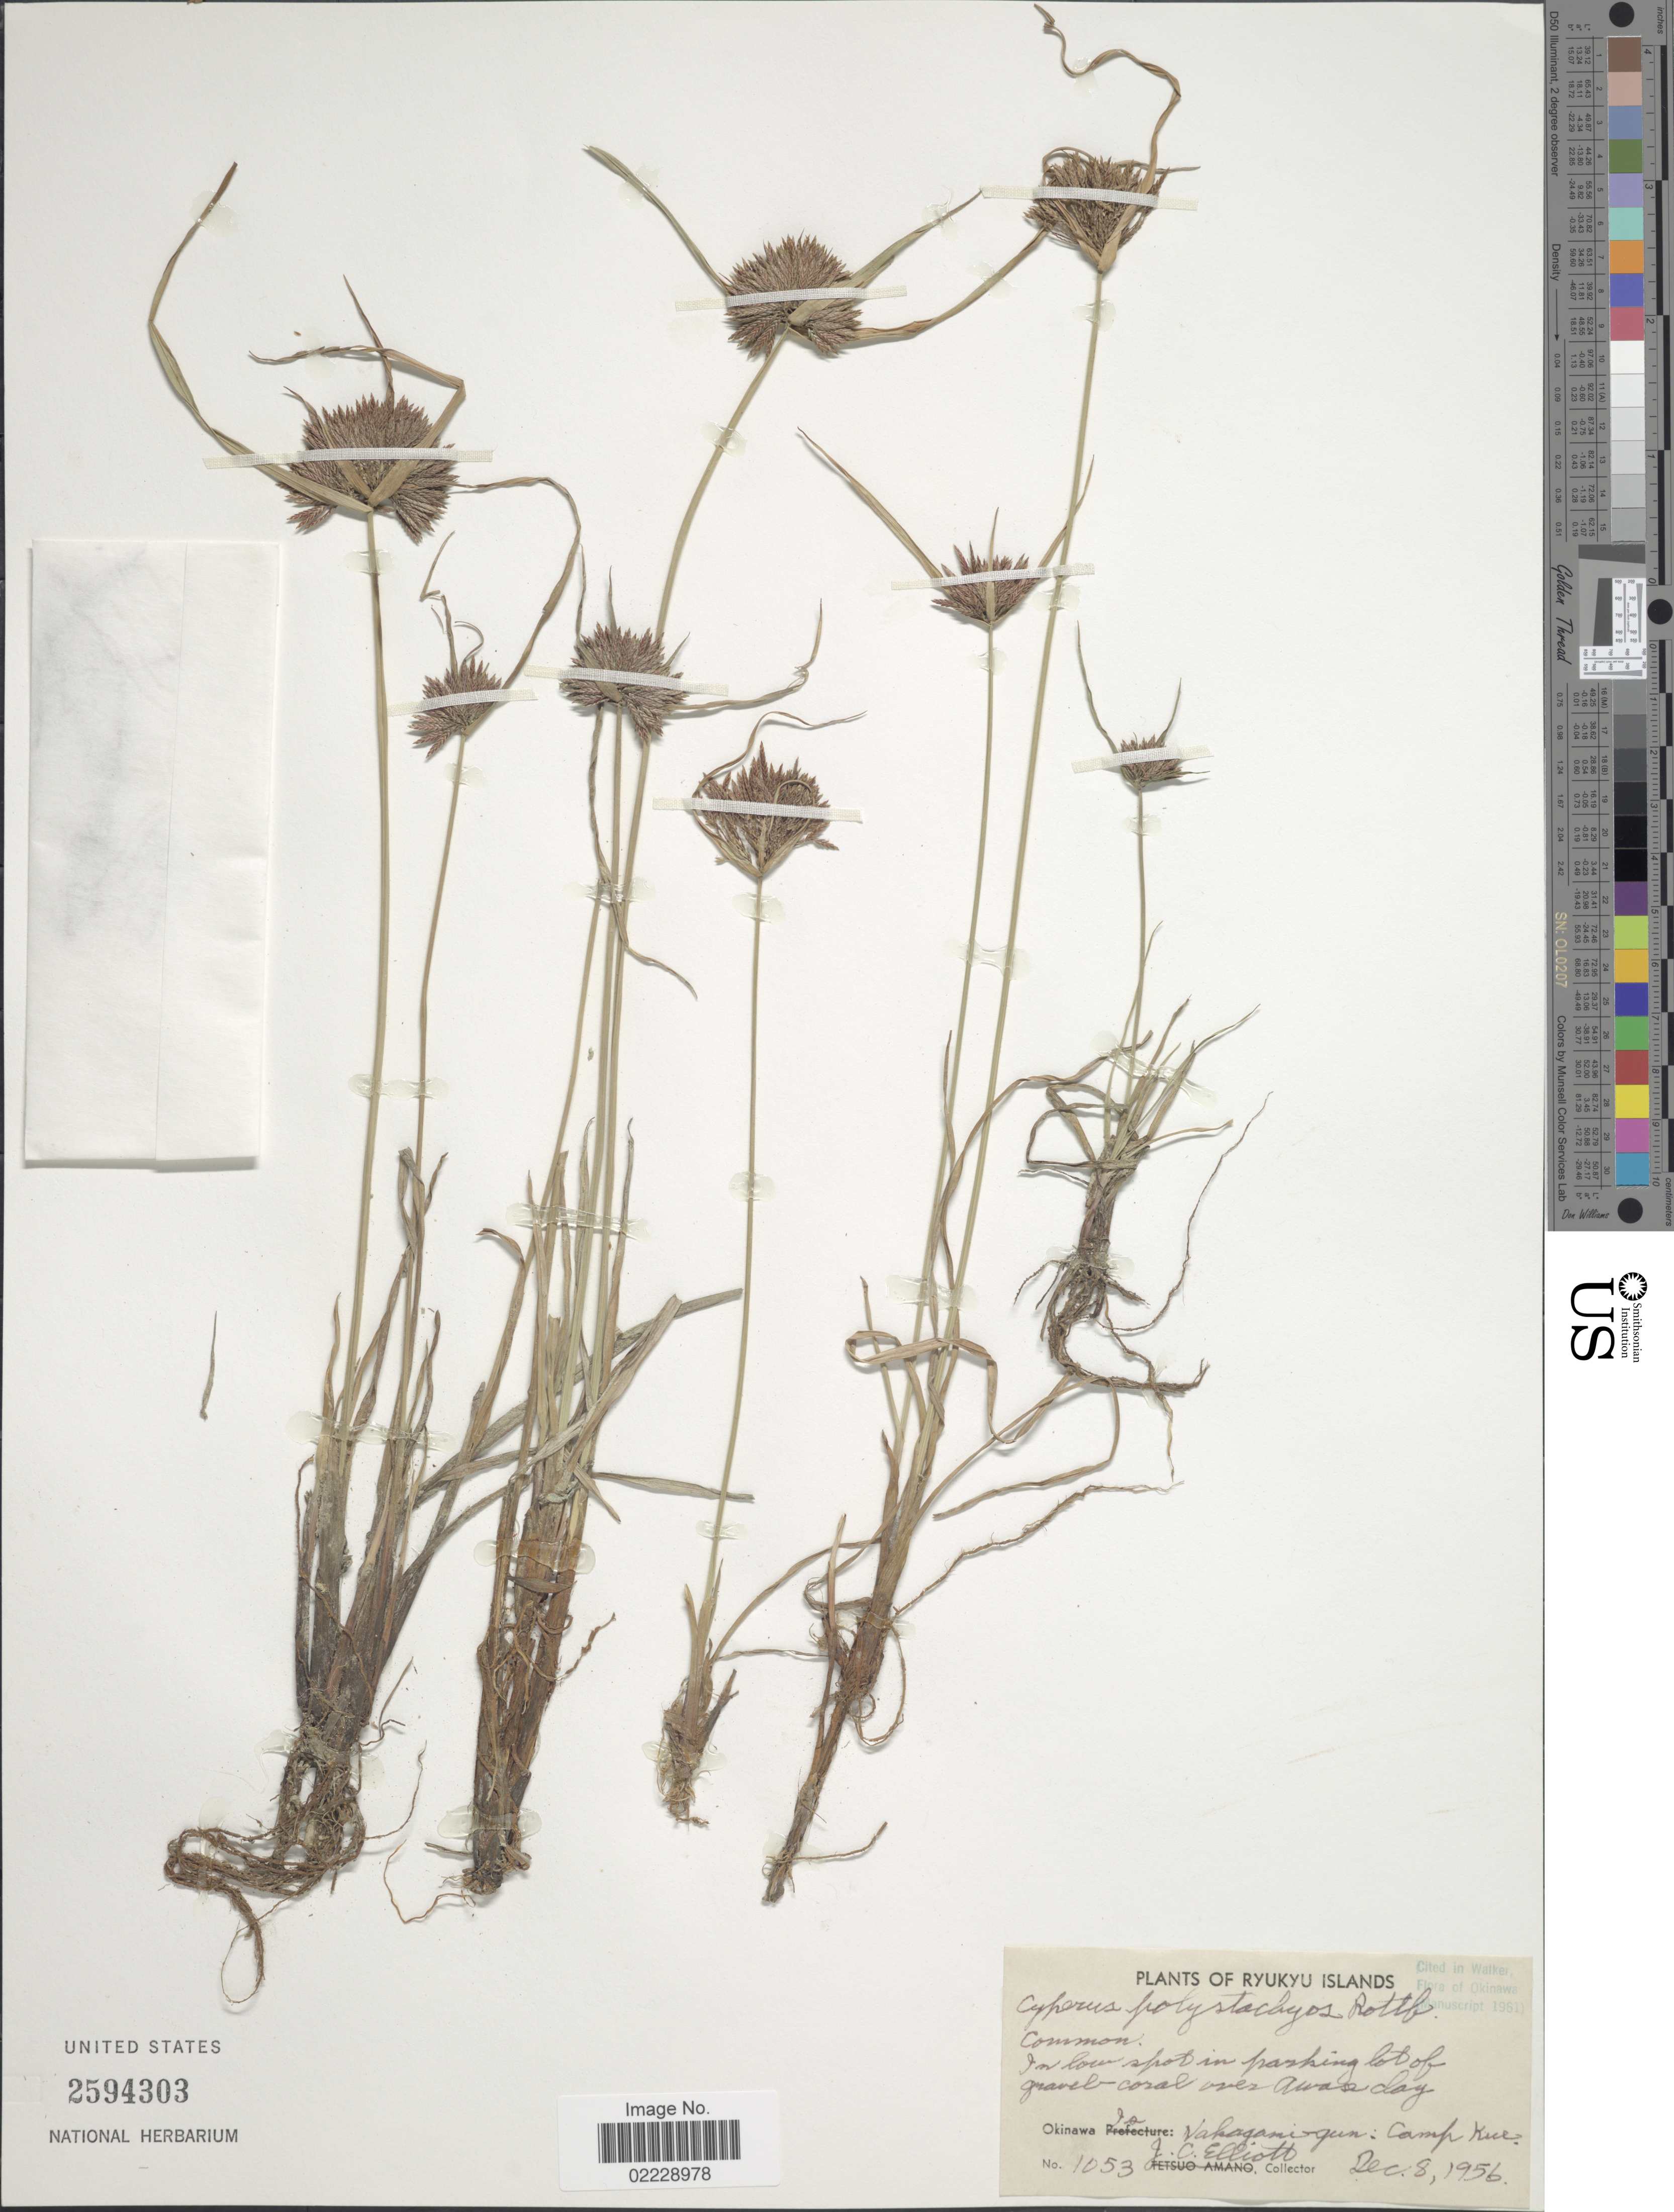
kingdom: Plantae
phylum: Tracheophyta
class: Liliopsida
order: Poales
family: Cyperaceae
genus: Cyperus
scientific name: Cyperus polystachyos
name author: Rottb.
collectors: J. C. Elliott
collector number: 1053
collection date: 1956-12-08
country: Japan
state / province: Okinawa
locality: Ryukyu Islands. In low spot in parking lot of gravel coral over Awase clay. Okinawa Is.: Nakagami-gun: Camp Kue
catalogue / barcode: US 2594303